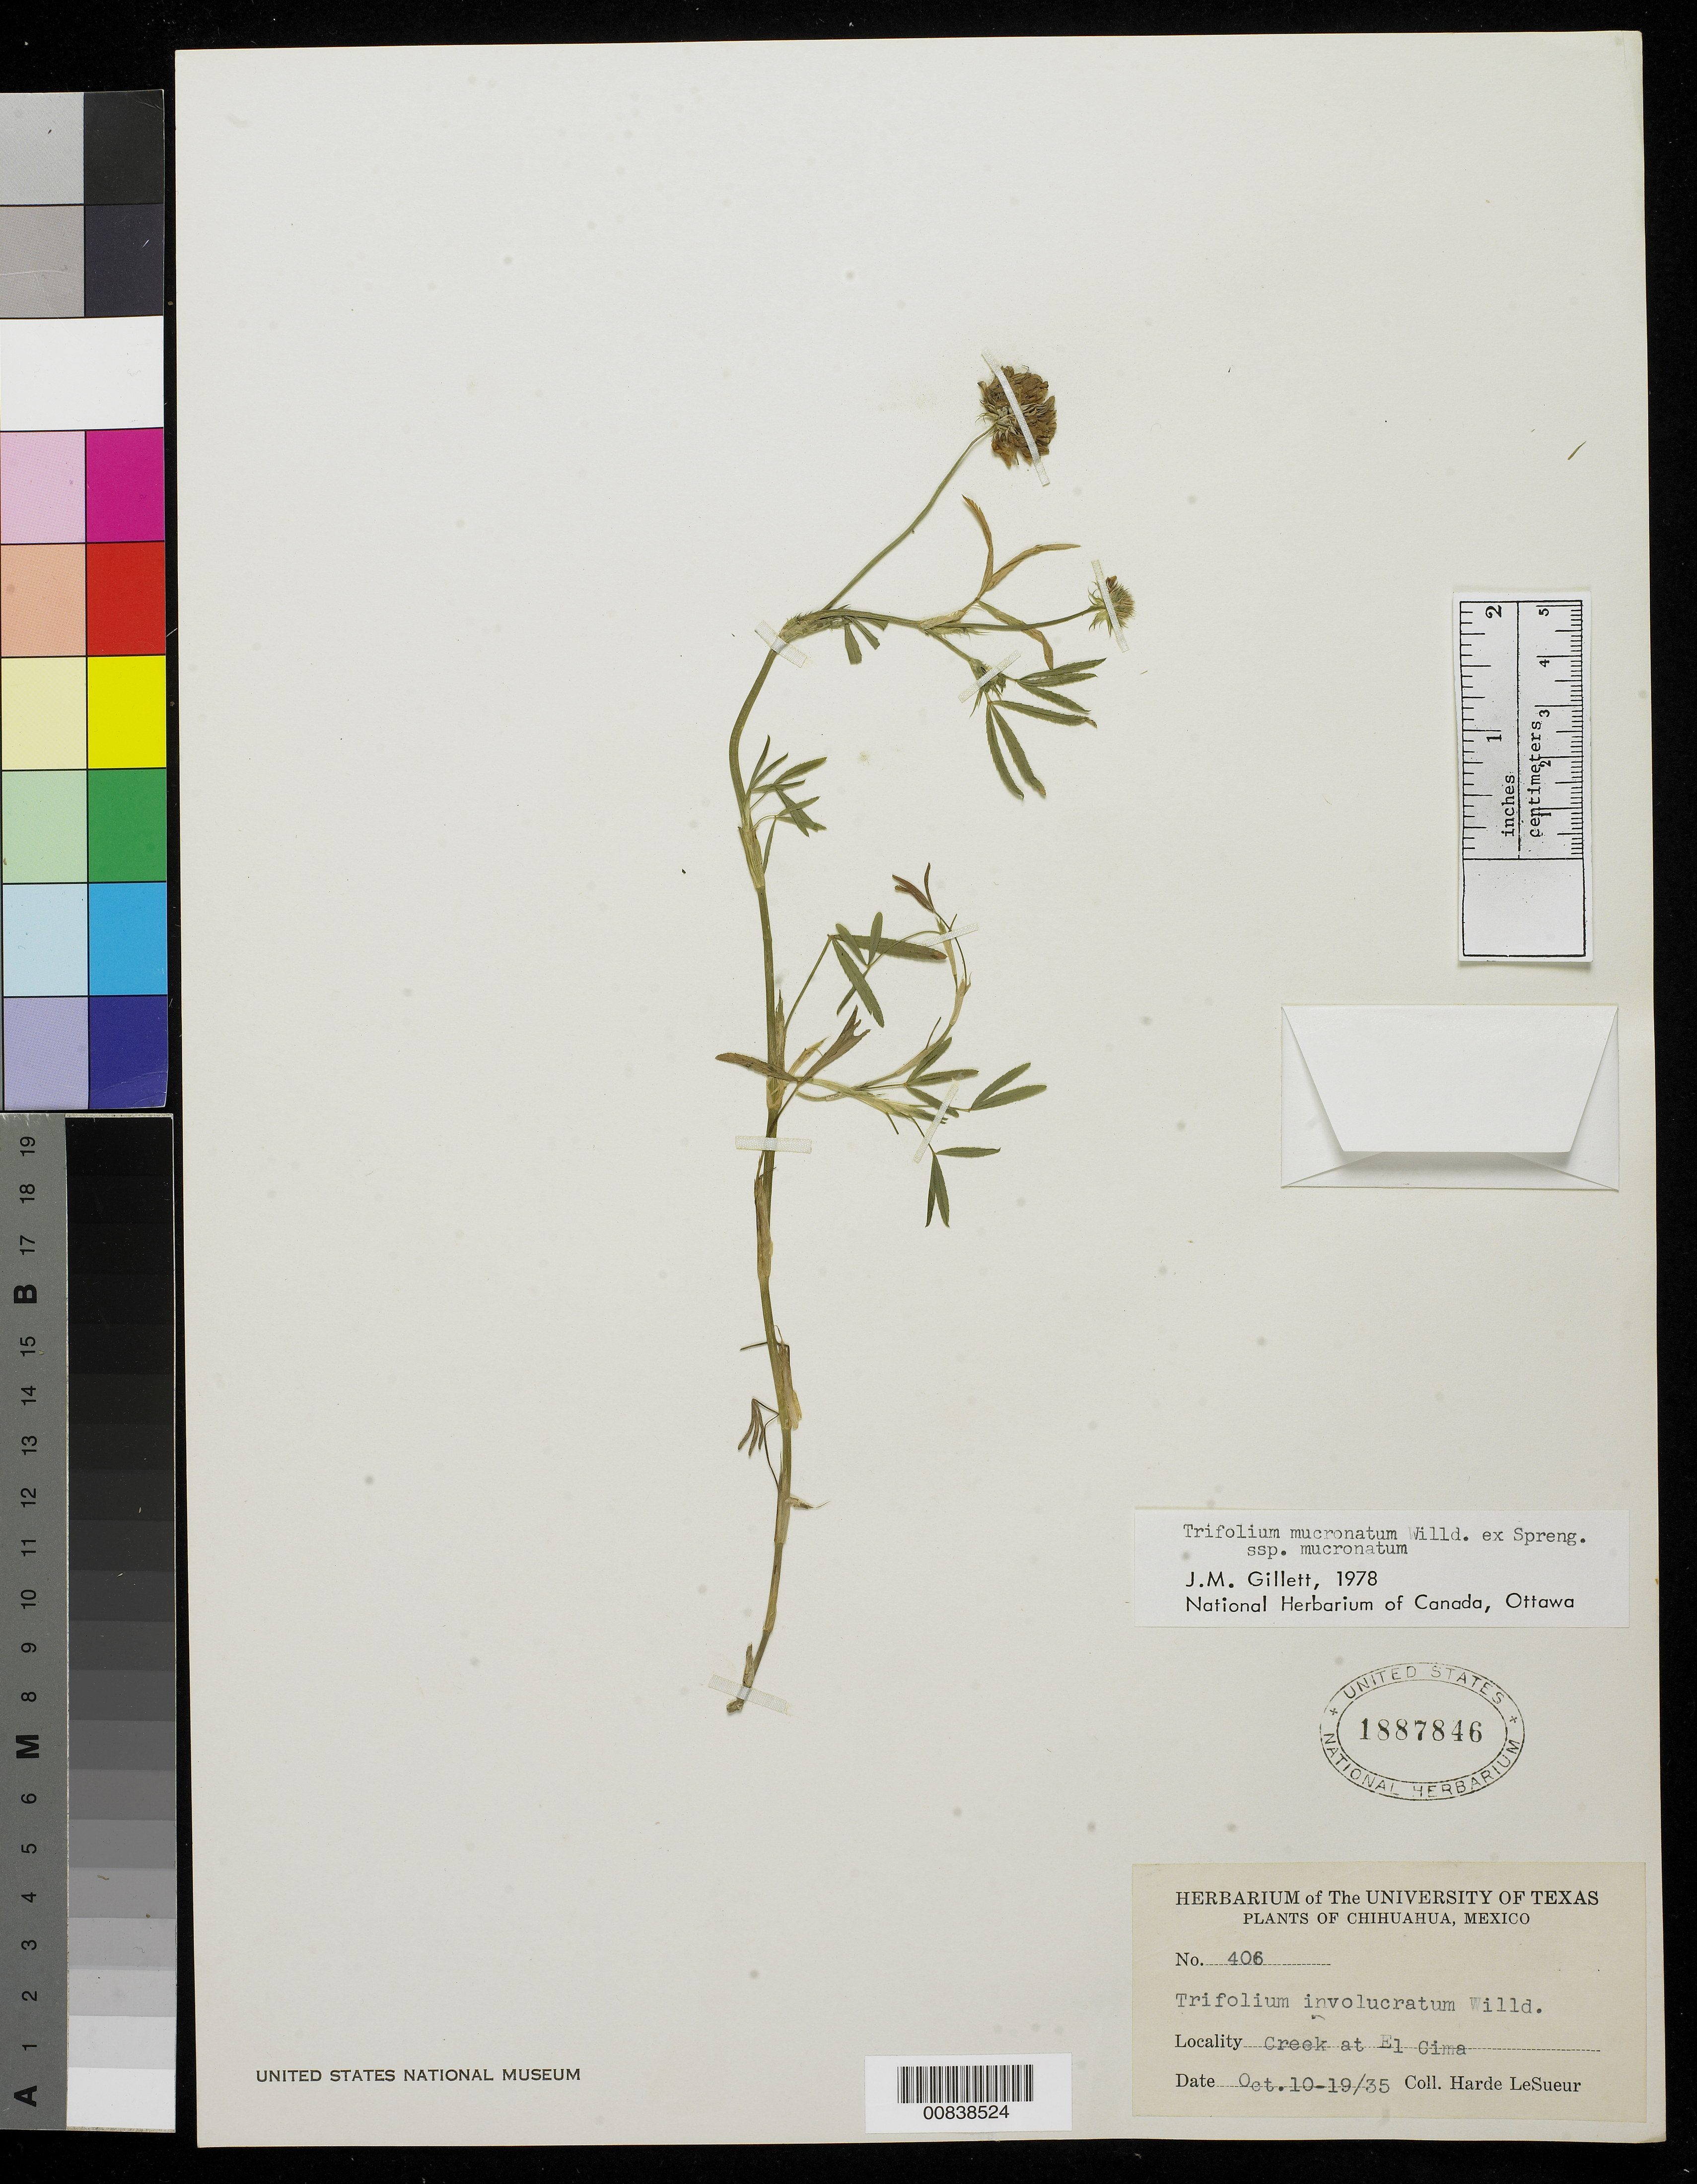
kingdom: Plantae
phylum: Tracheophyta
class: Magnoliopsida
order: Fabales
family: Fabaceae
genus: Trifolium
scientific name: Trifolium mucronatum subsp. mucronatum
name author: Willd. ex Spreng.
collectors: D. H. LeSueur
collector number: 406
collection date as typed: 10 Oct 1935 to 19 Oct 1935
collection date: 1935-10-10/1935-10-19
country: Mexico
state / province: Chihuahua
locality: Creek at El Cima.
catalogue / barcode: US 1887846